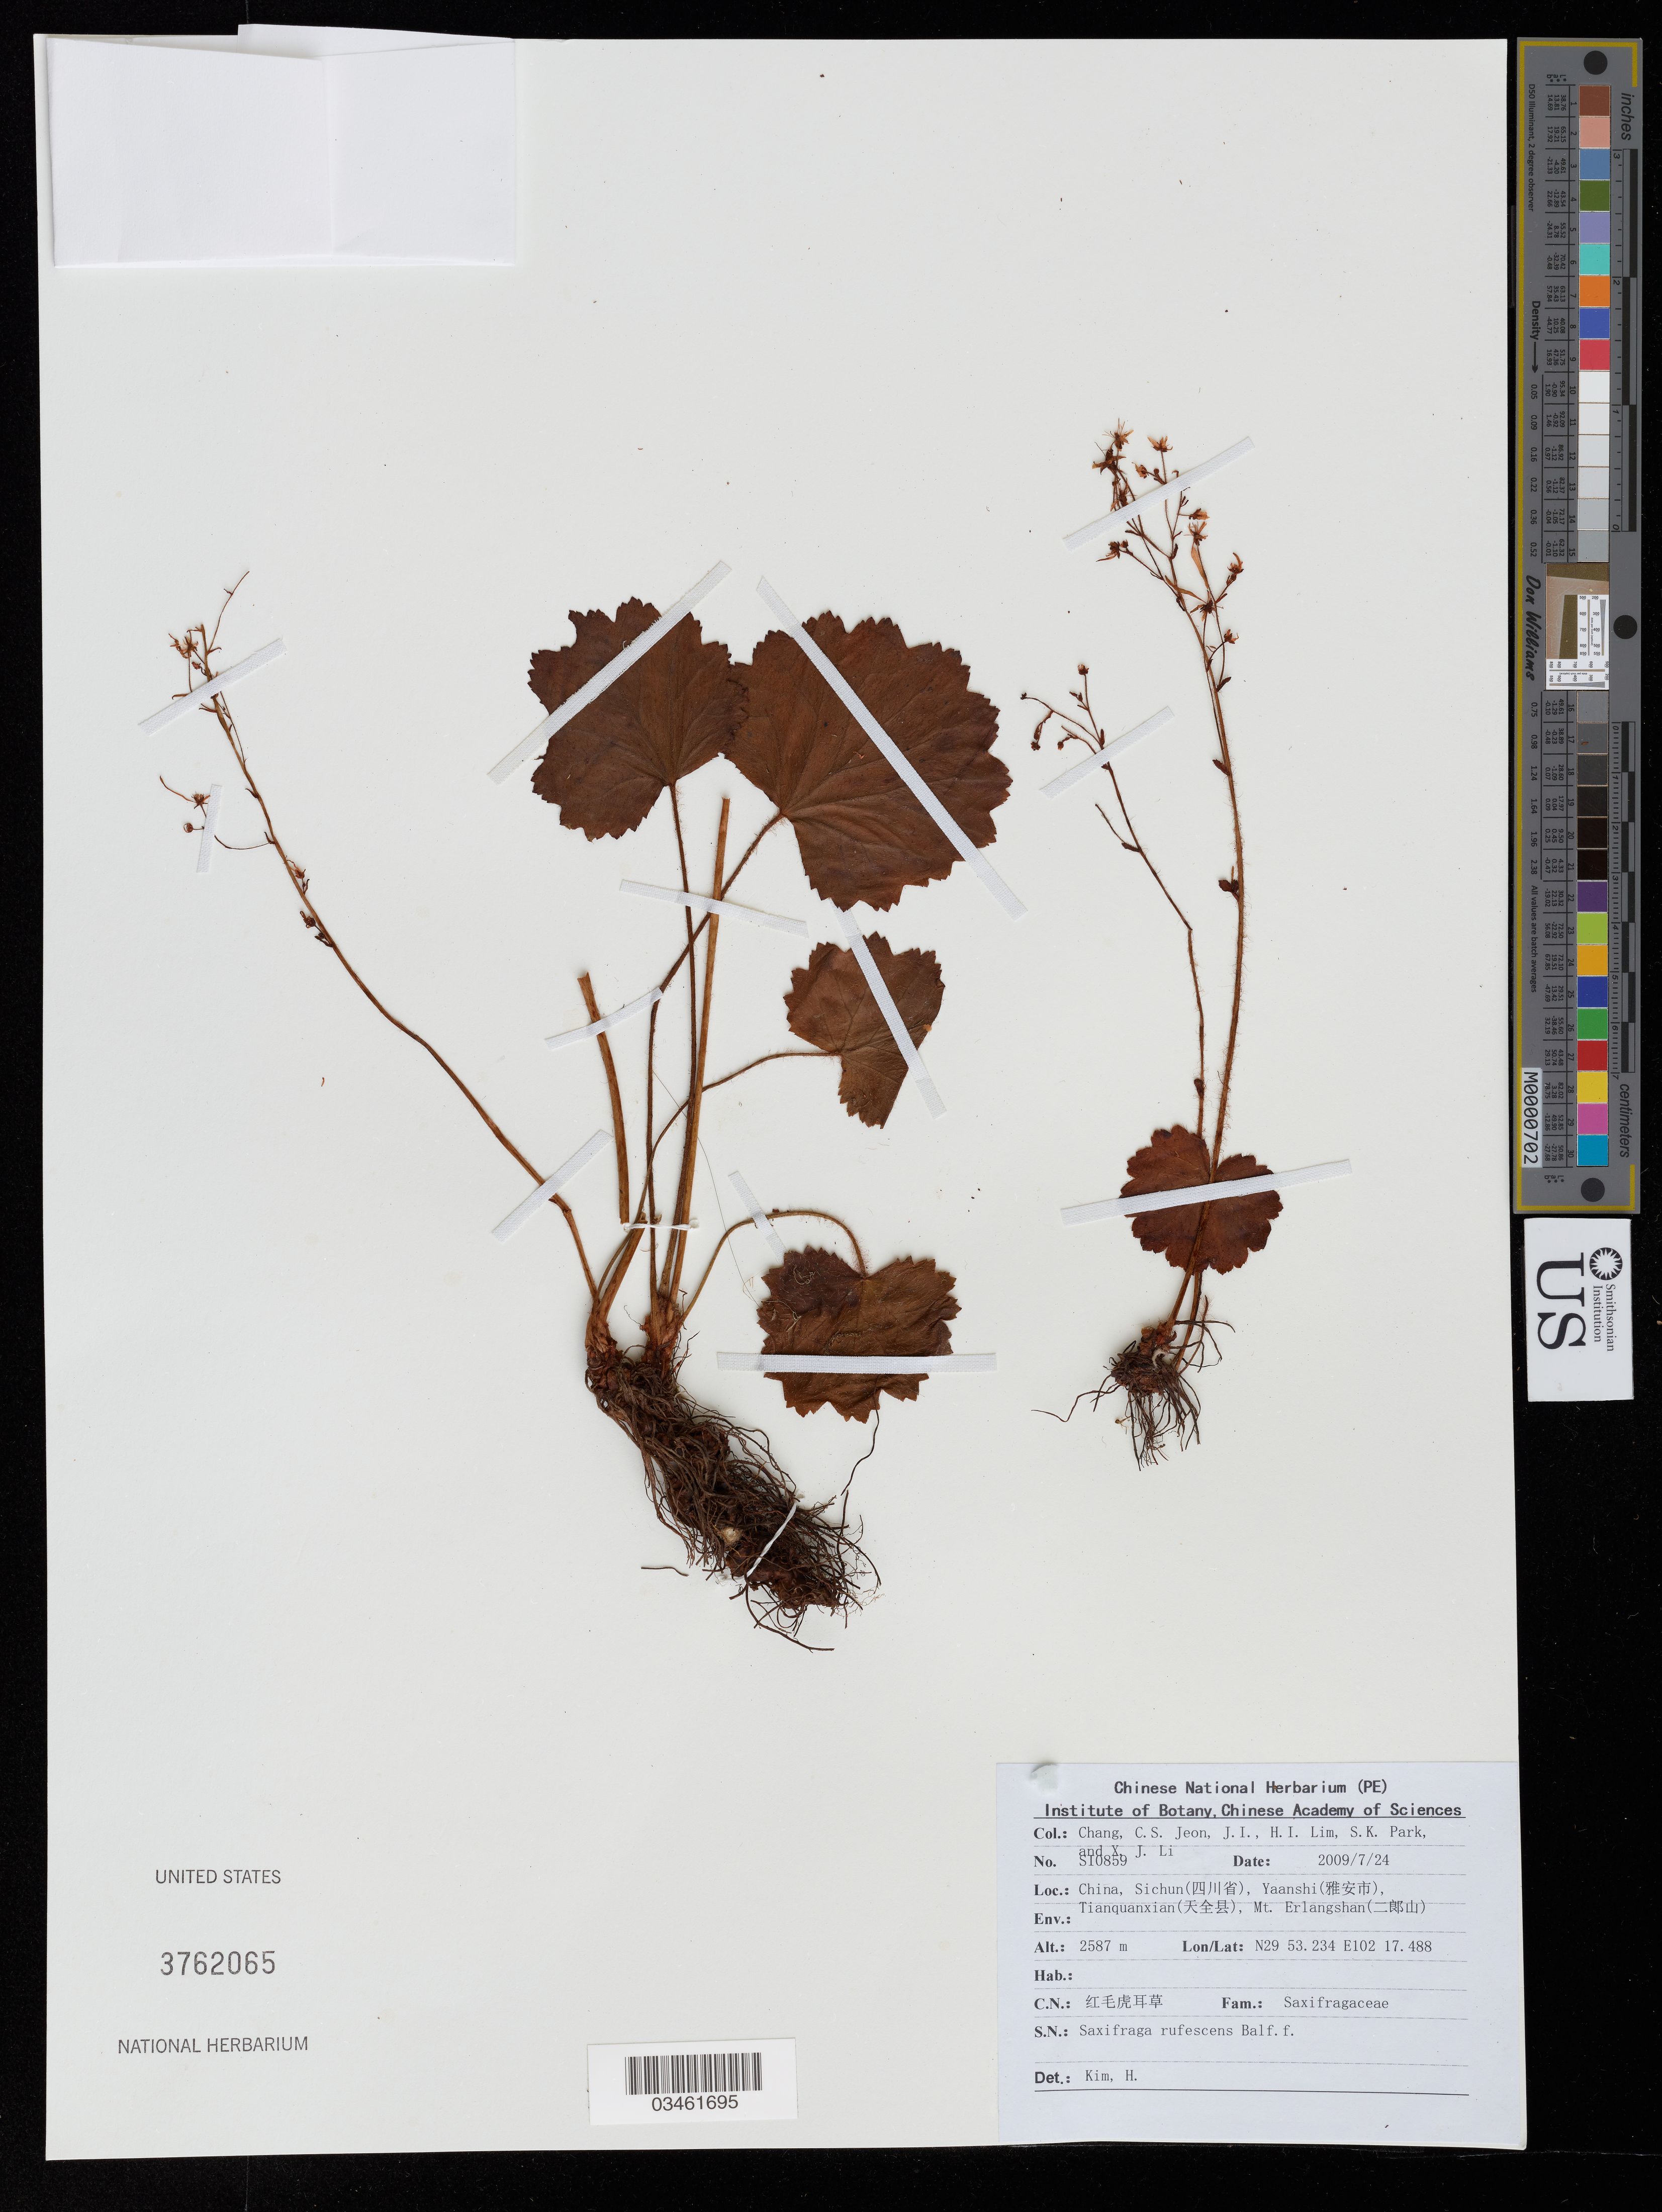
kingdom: Plantae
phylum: Tracheophyta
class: Magnoliopsida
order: Saxifragales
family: Saxifragaceae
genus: Saxifraga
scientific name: Saxifraga rufescens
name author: Balf.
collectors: C. S. Chang, J. Jeon, H. Lim, S. Park & X. Li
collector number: S10859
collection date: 2009-07-24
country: China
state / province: Sichuan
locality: Sichun (X), Yaanshi (X), Tianquanxian (X), Mt. Erlangshan (X).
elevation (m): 2587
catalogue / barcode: US 3762065